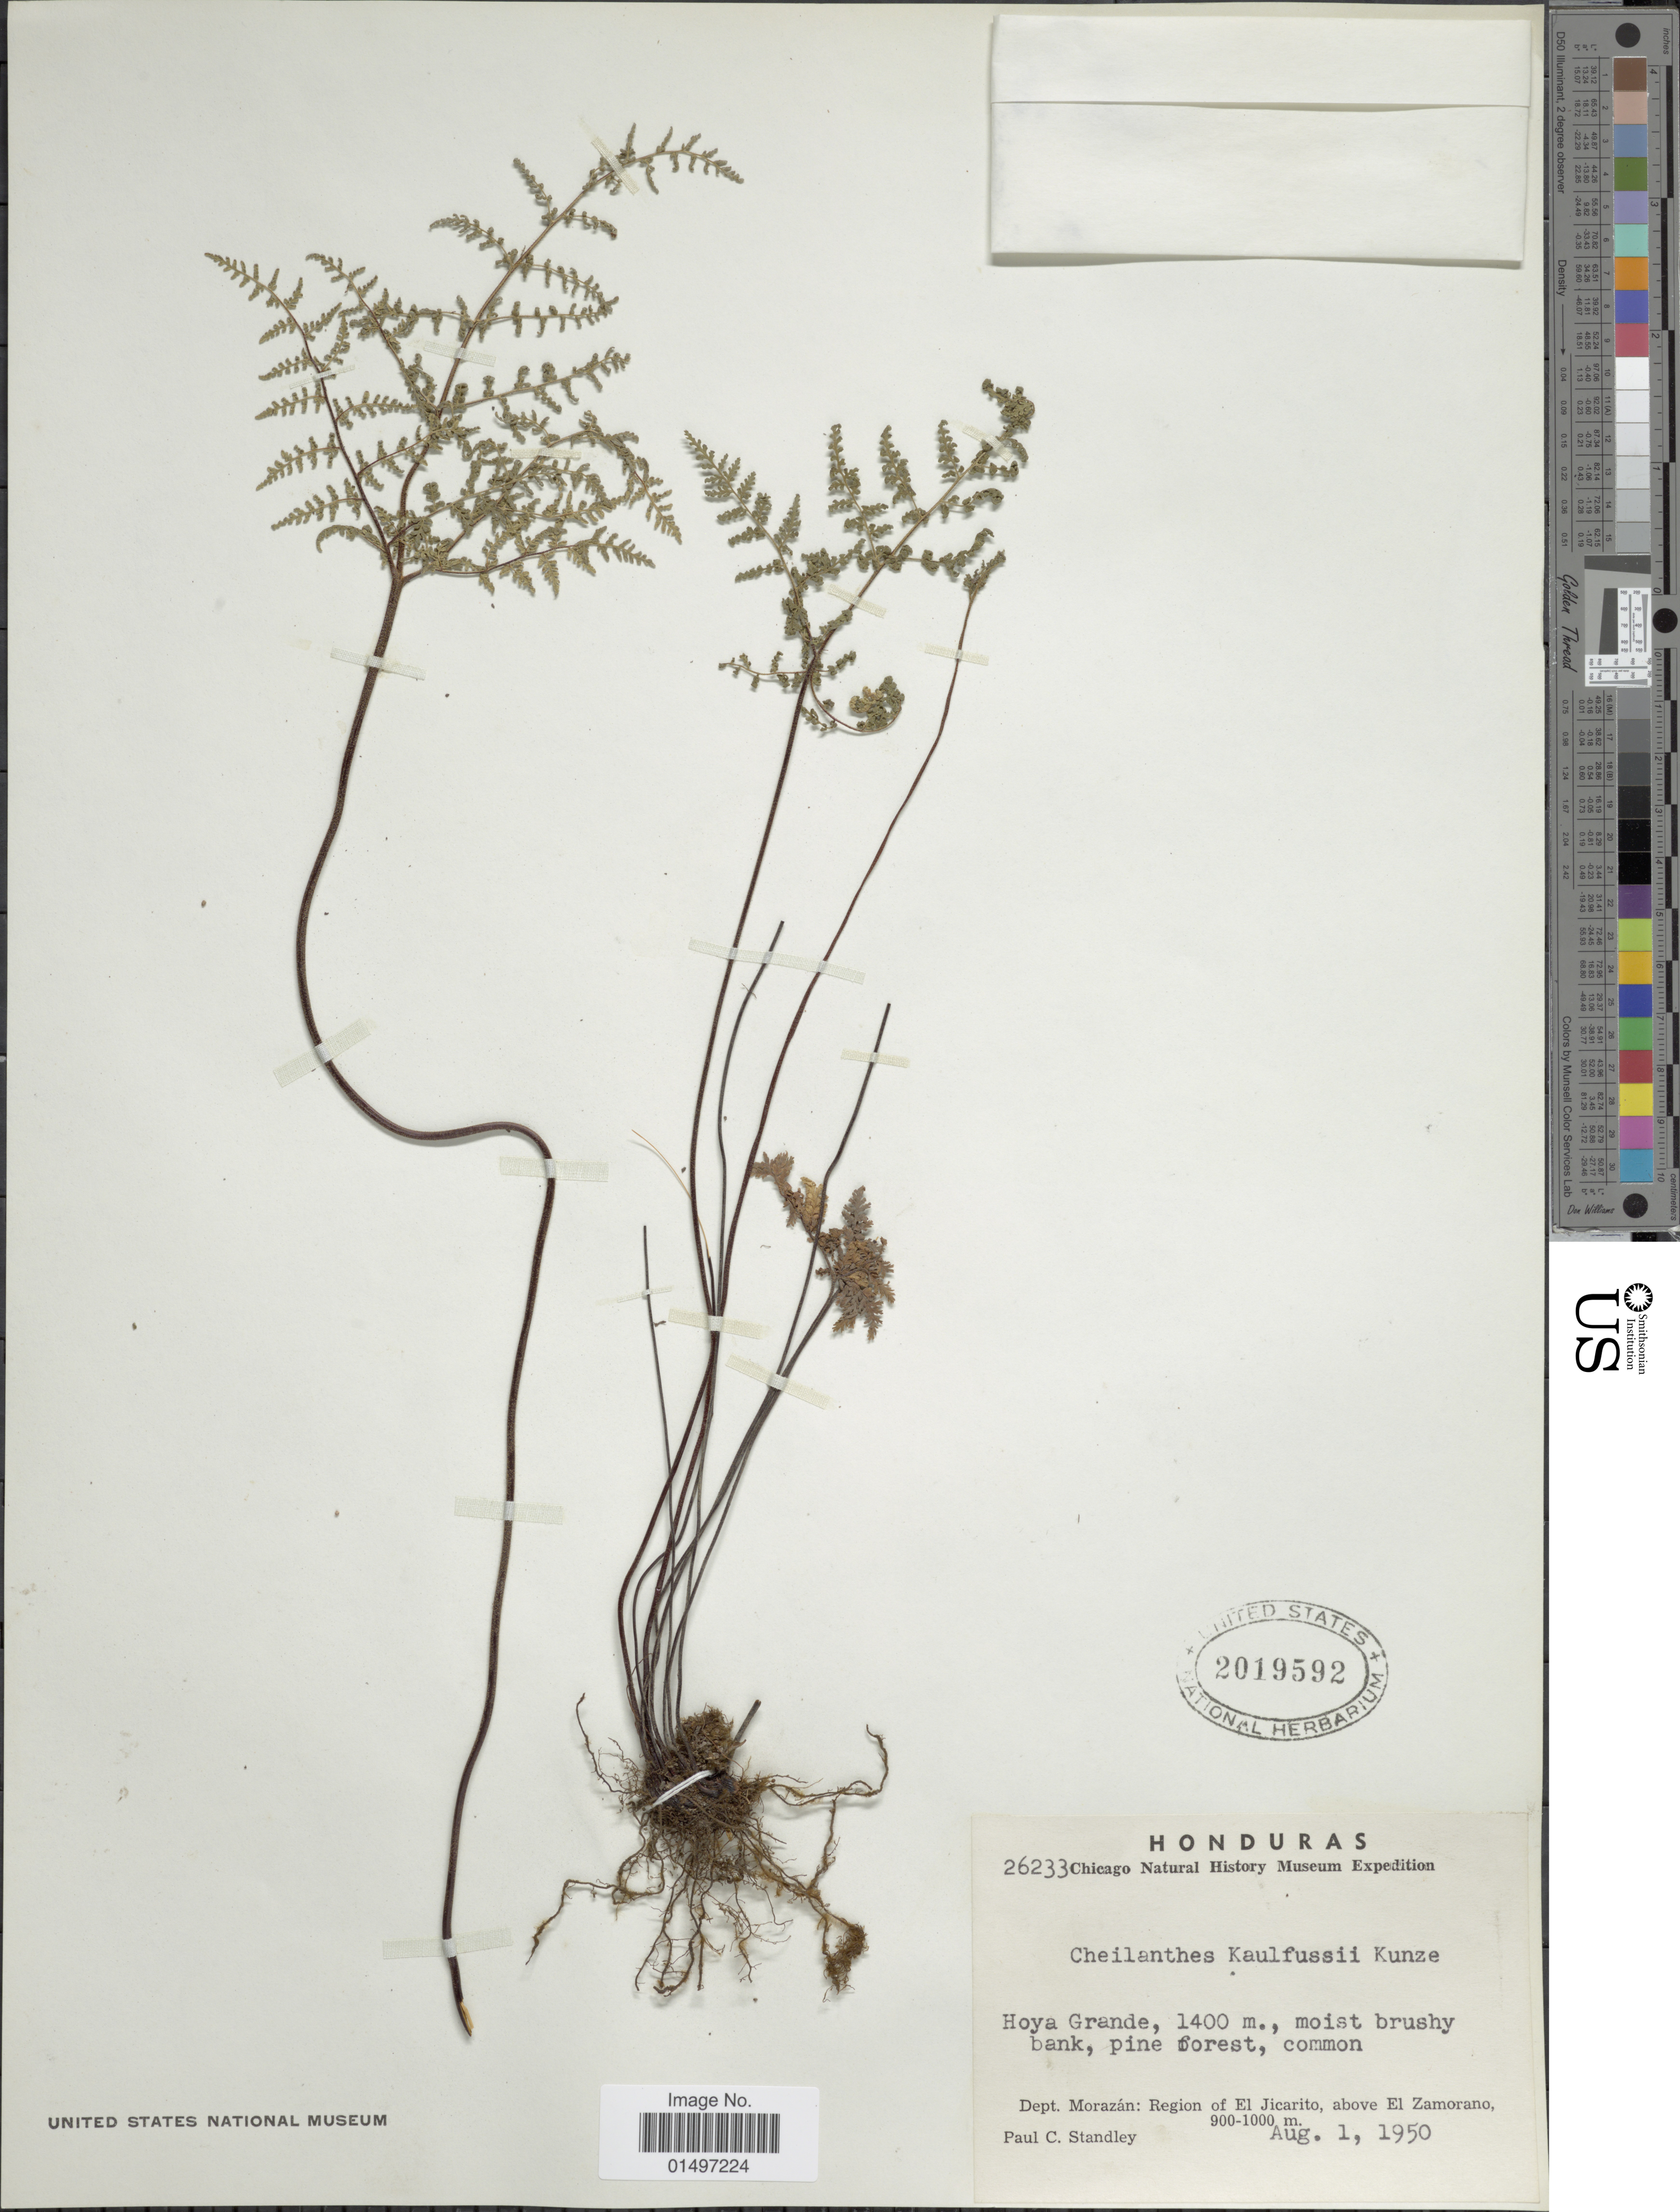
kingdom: Plantae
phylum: Tracheophyta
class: Polypodiopsida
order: Polypodiales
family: Pteridaceae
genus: Gaga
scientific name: Gaga kaulfussii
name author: (Kunze) Fay W. Li & Windham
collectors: P. C. Standley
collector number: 26233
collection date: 1950-08-01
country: Honduras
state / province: Fco. Morazán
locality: Dept. Morazan: Region of El Jicarito, above El Zamorano.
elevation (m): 900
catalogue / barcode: US 2019592